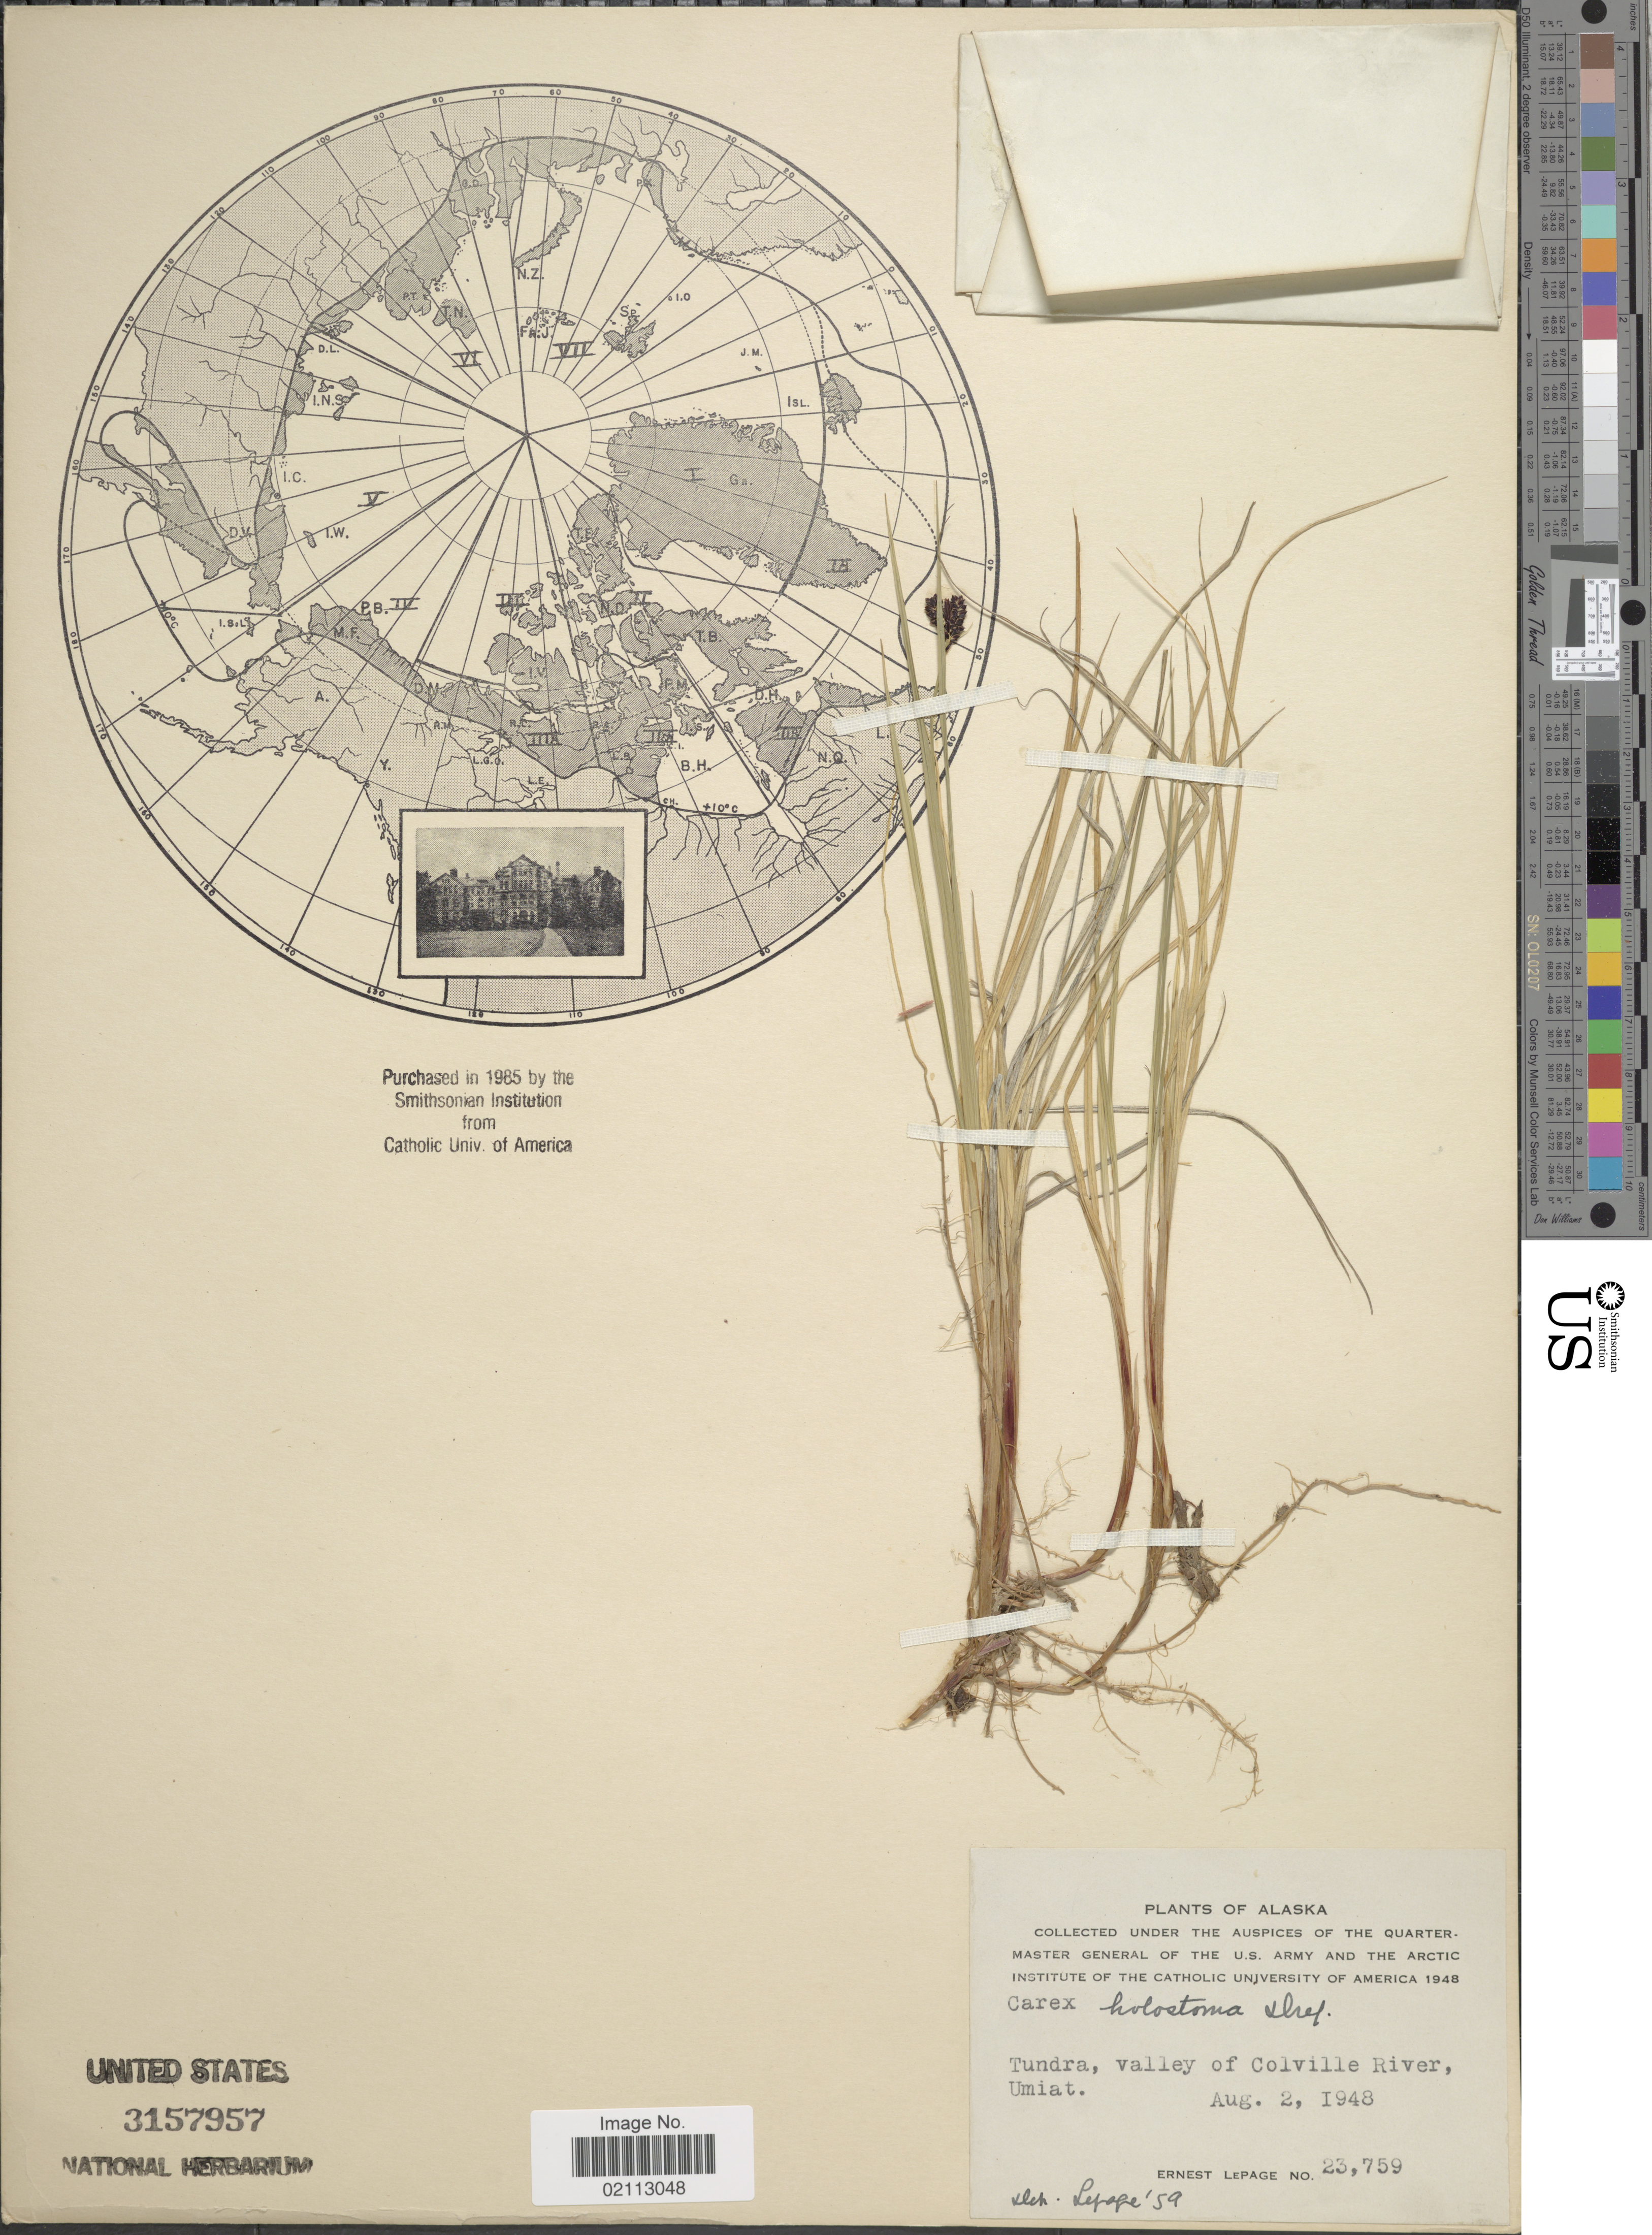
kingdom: Plantae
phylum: Tracheophyta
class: Liliopsida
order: Poales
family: Cyperaceae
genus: Carex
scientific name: Carex holostoma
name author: Drejer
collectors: E. Lepage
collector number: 23759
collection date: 1948-08-02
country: United States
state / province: Alaska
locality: Tundra, valley of Colville River, Umiat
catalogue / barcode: US 3157957